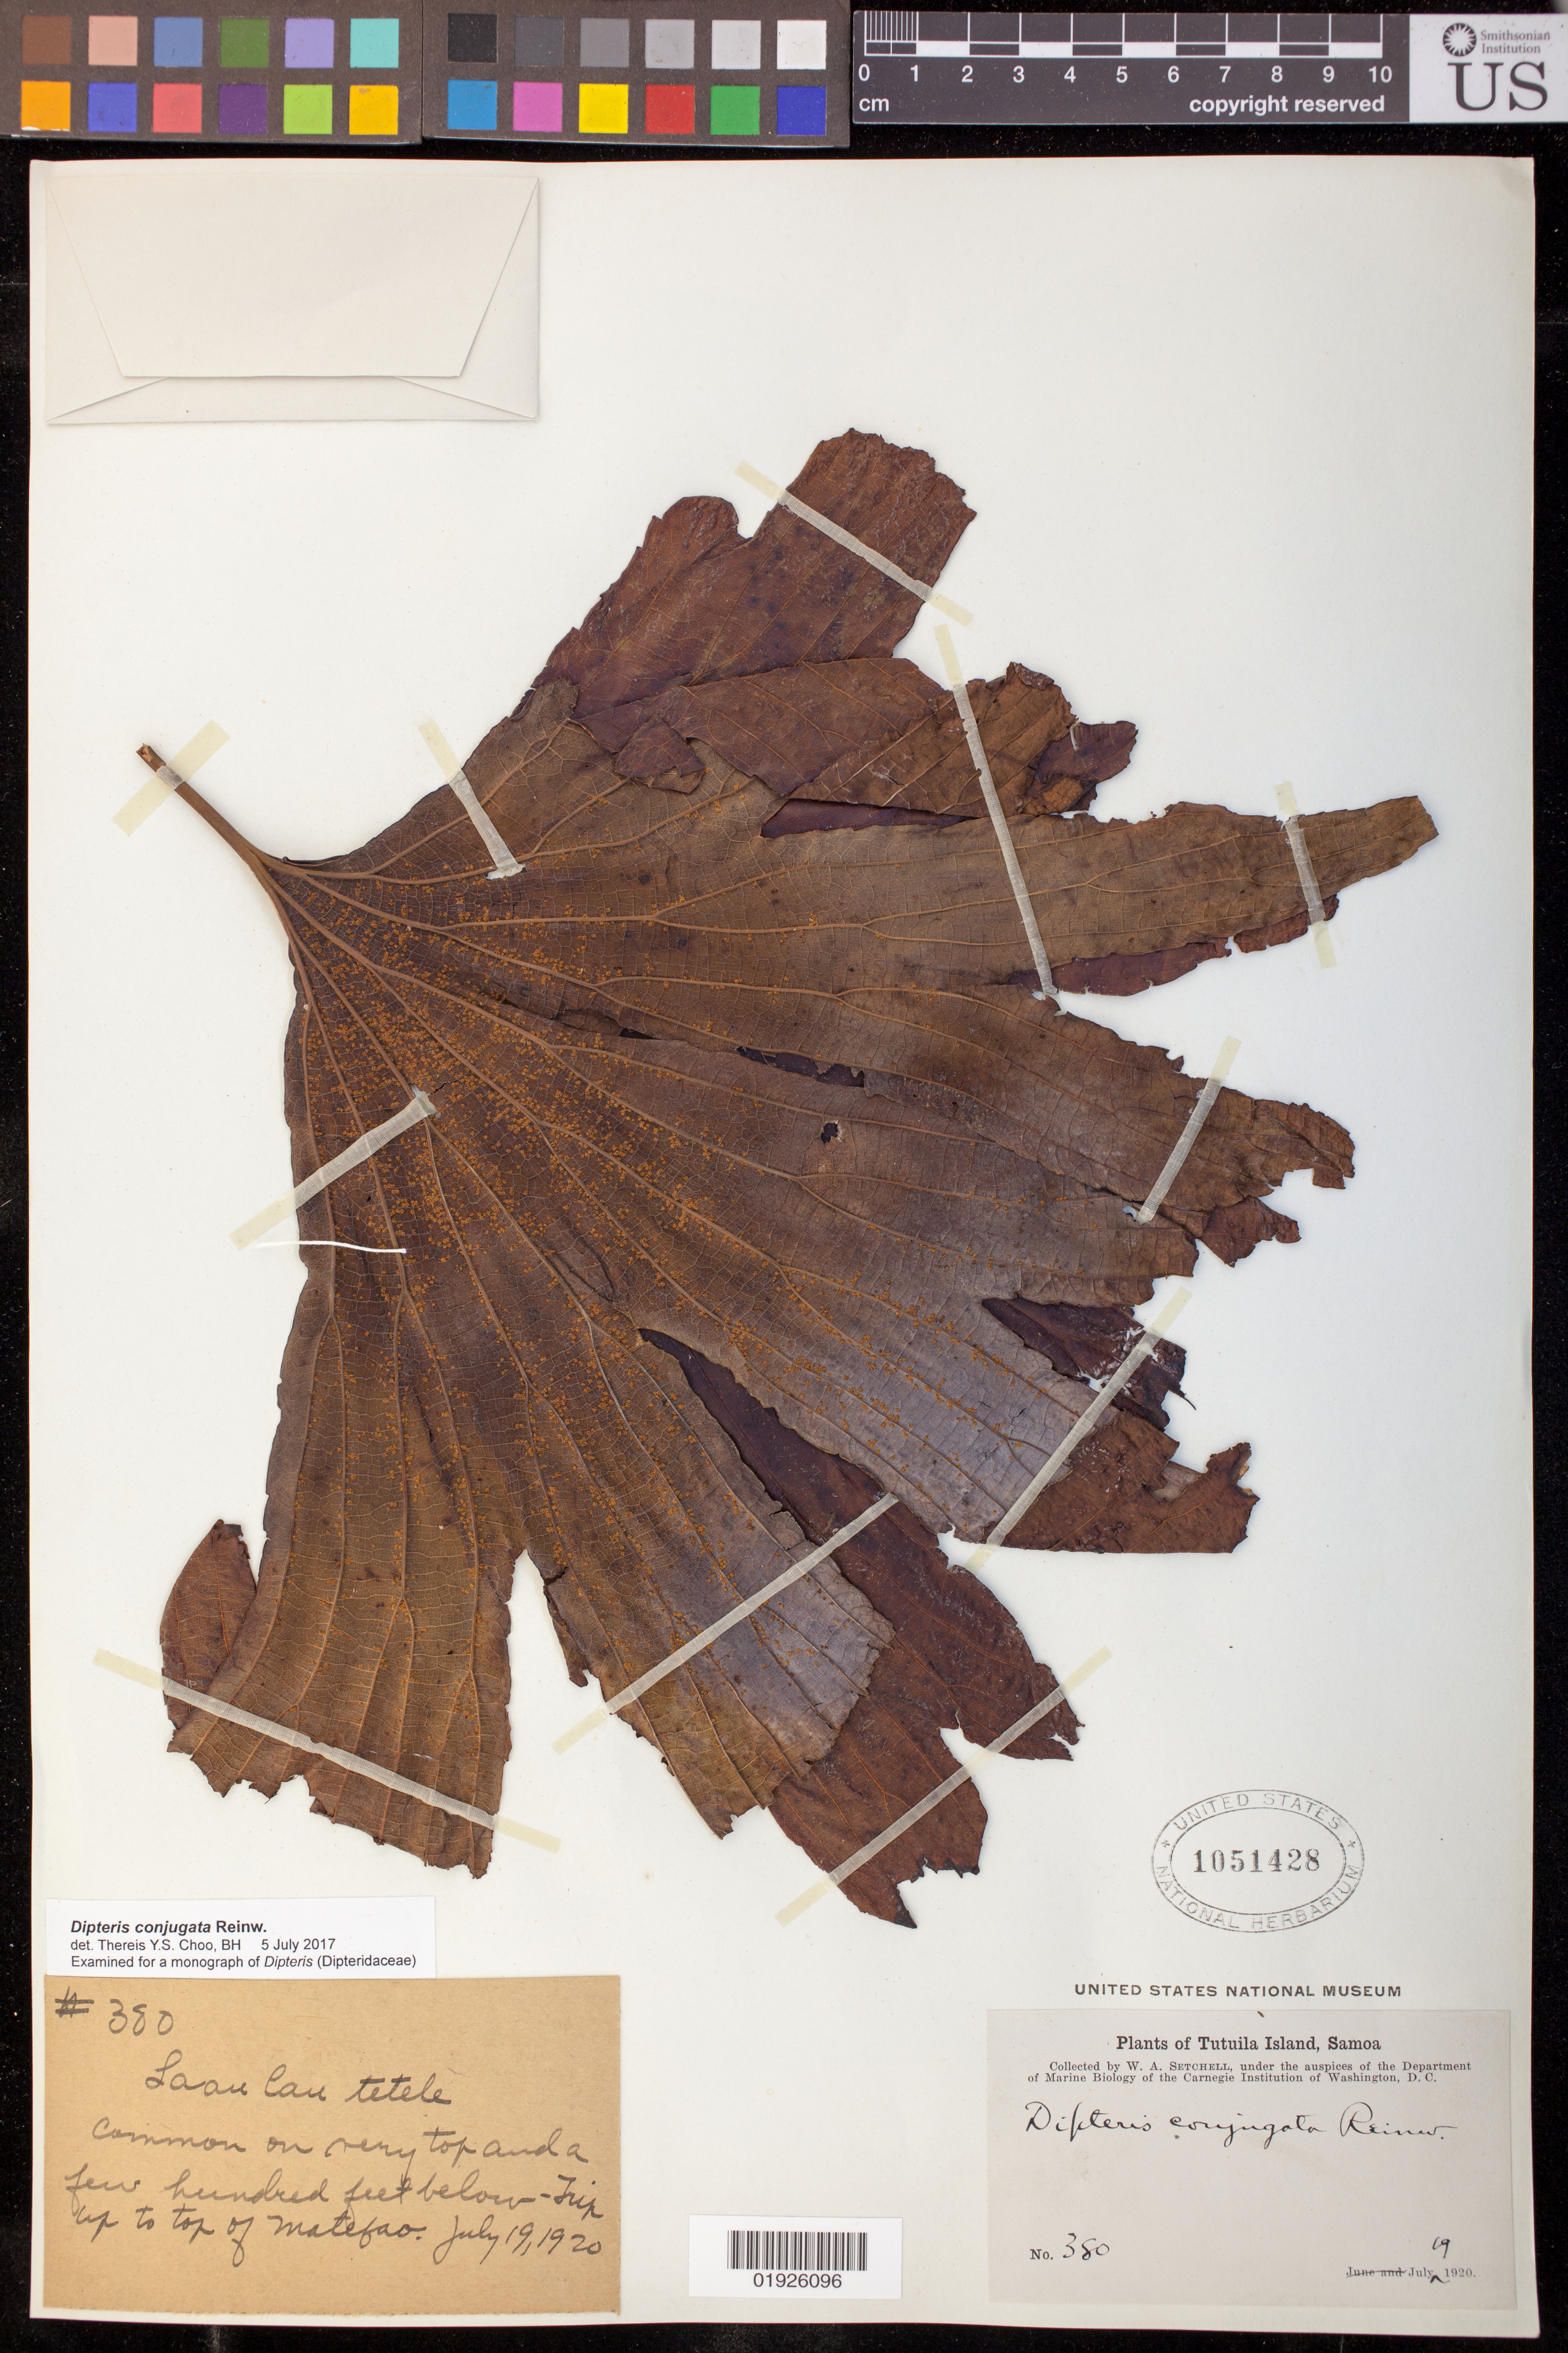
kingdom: Plantae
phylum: Tracheophyta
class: Polypodiopsida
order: Gleicheniales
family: Dipteridaceae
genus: Dipteris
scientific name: Dipteris conjugata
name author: Reinw.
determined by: Choo, Thereis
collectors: W. Setchell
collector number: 380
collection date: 1920-07-19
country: American Samoa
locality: Tutuila Island, Samoa. Trip up to top of Matefao.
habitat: on very top and a few hundred feet below top of matefao.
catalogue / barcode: US 1051428